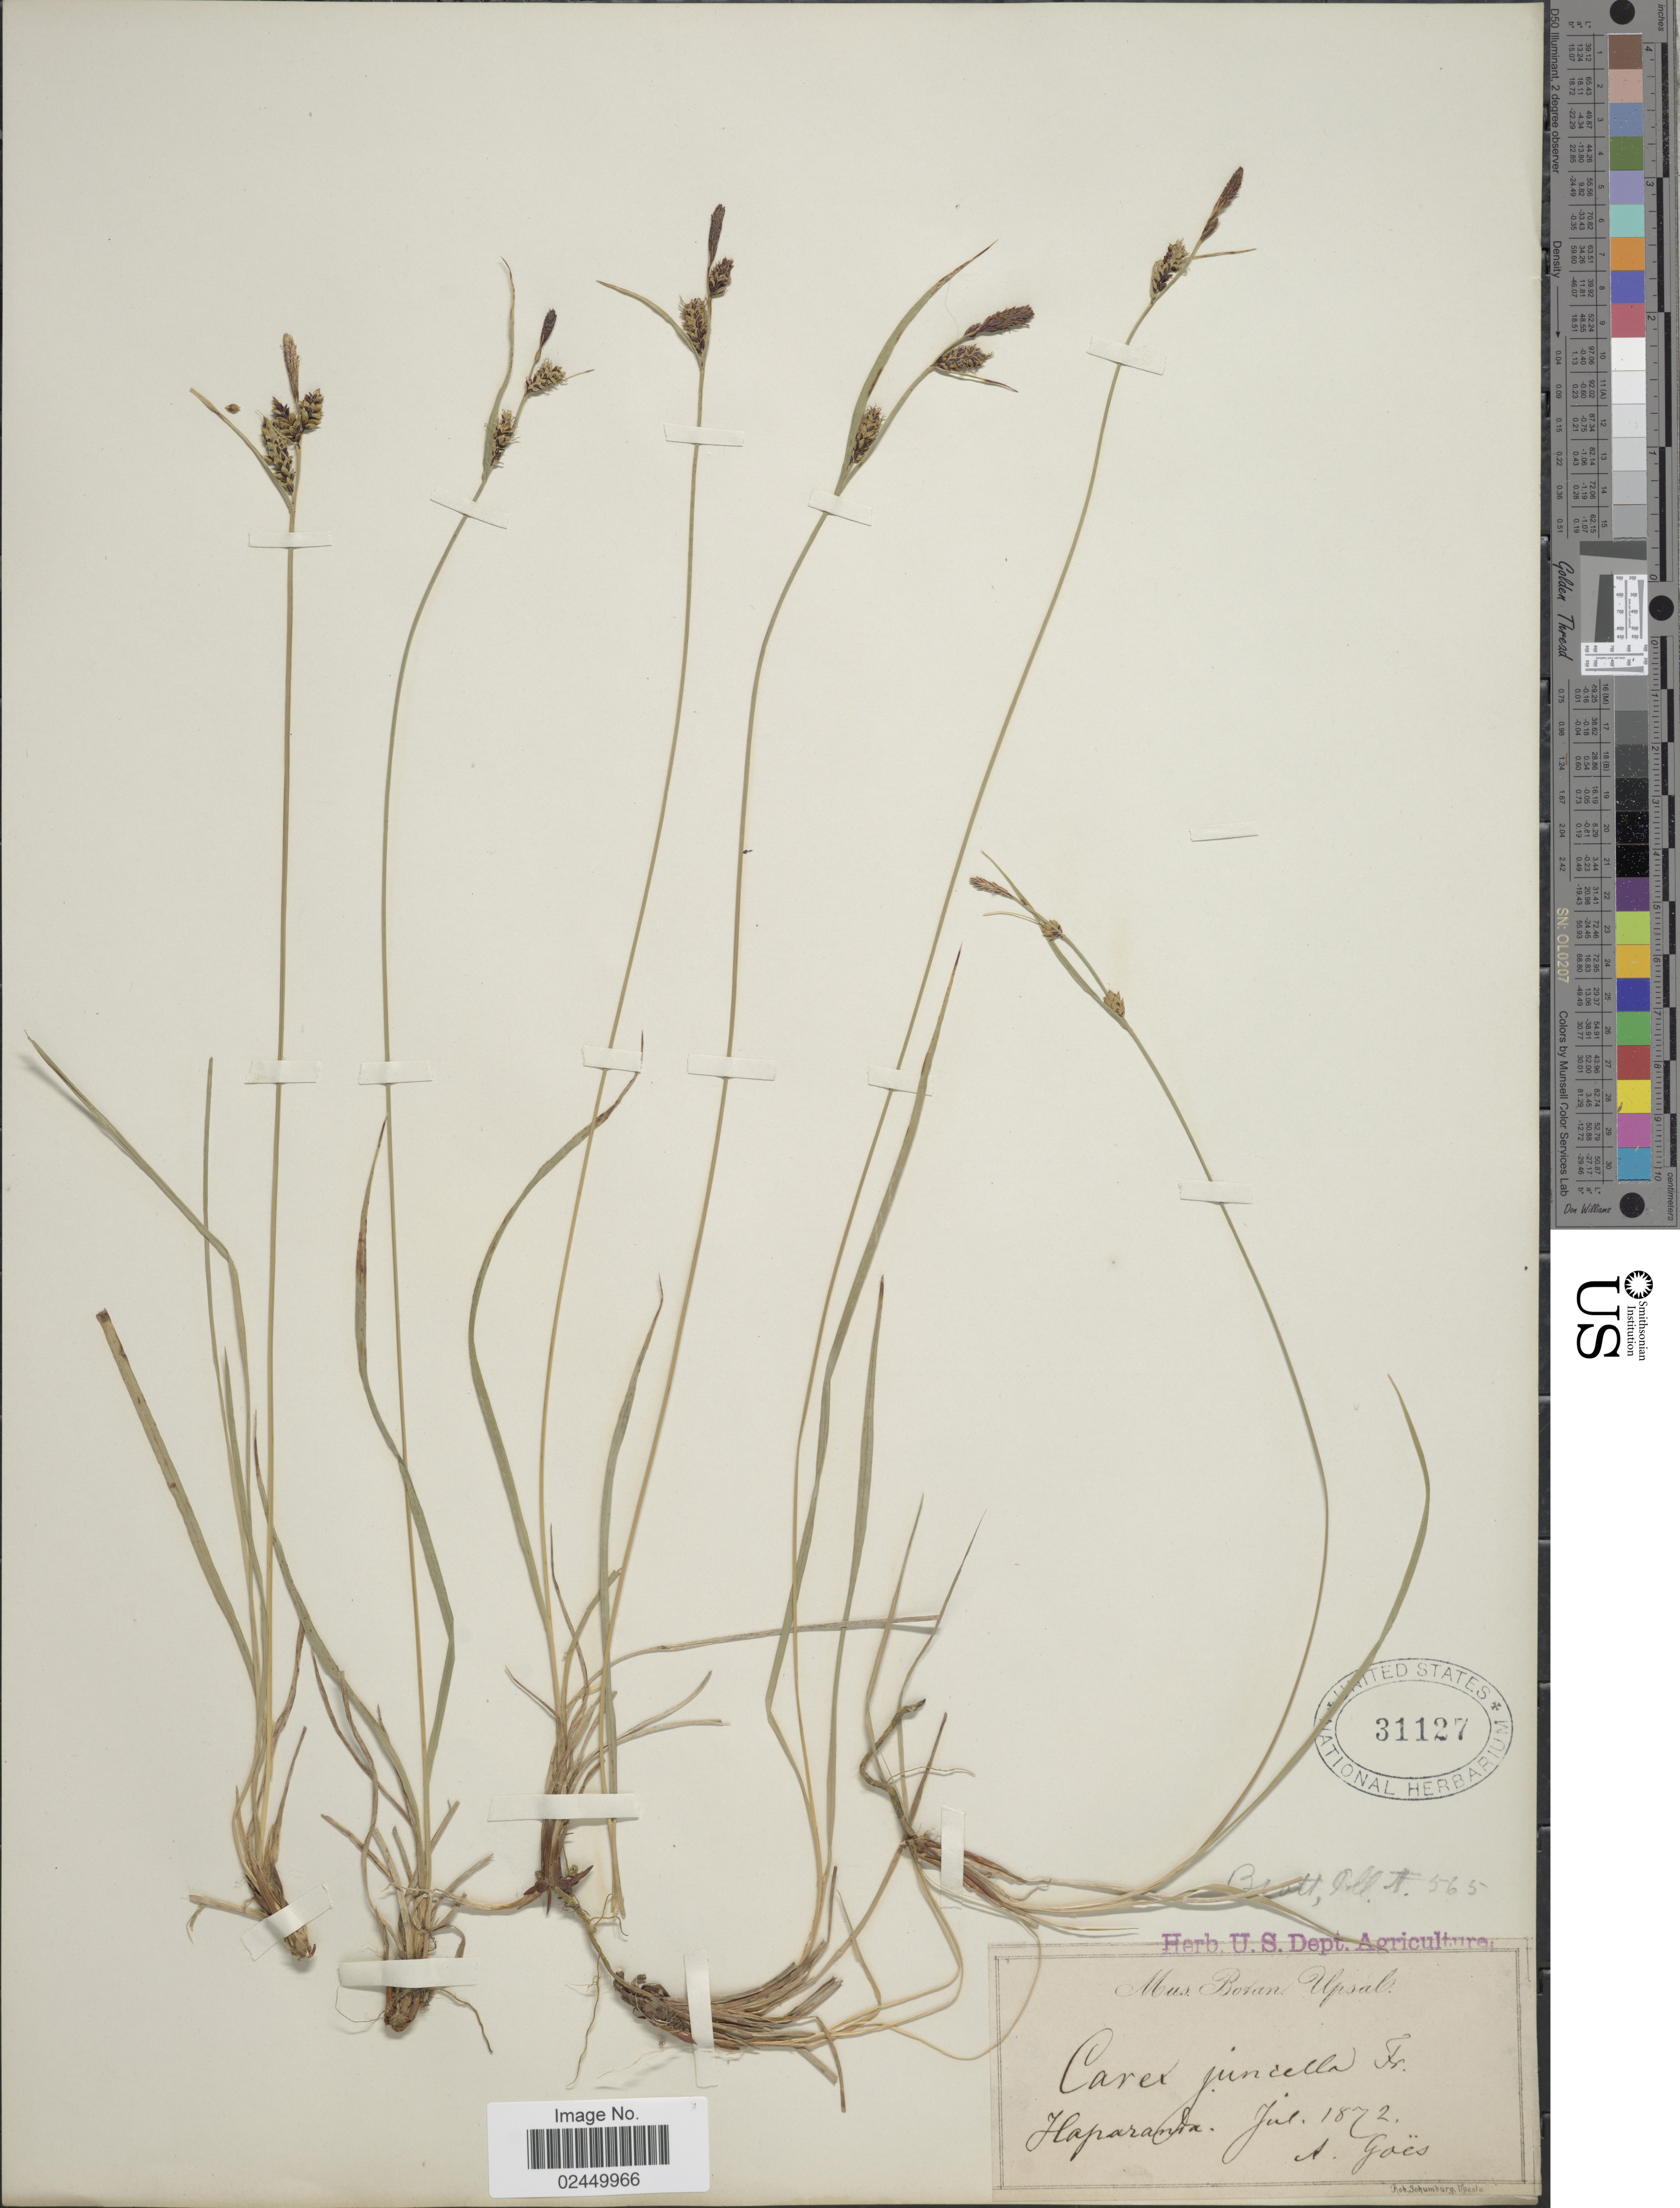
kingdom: Plantae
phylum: Tracheophyta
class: Liliopsida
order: Poales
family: Cyperaceae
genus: Carex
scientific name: Carex juncella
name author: (Fr.) Th. Fr.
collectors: A. Goes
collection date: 1872-07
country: Sweden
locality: Haparanda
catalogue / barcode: US 31127